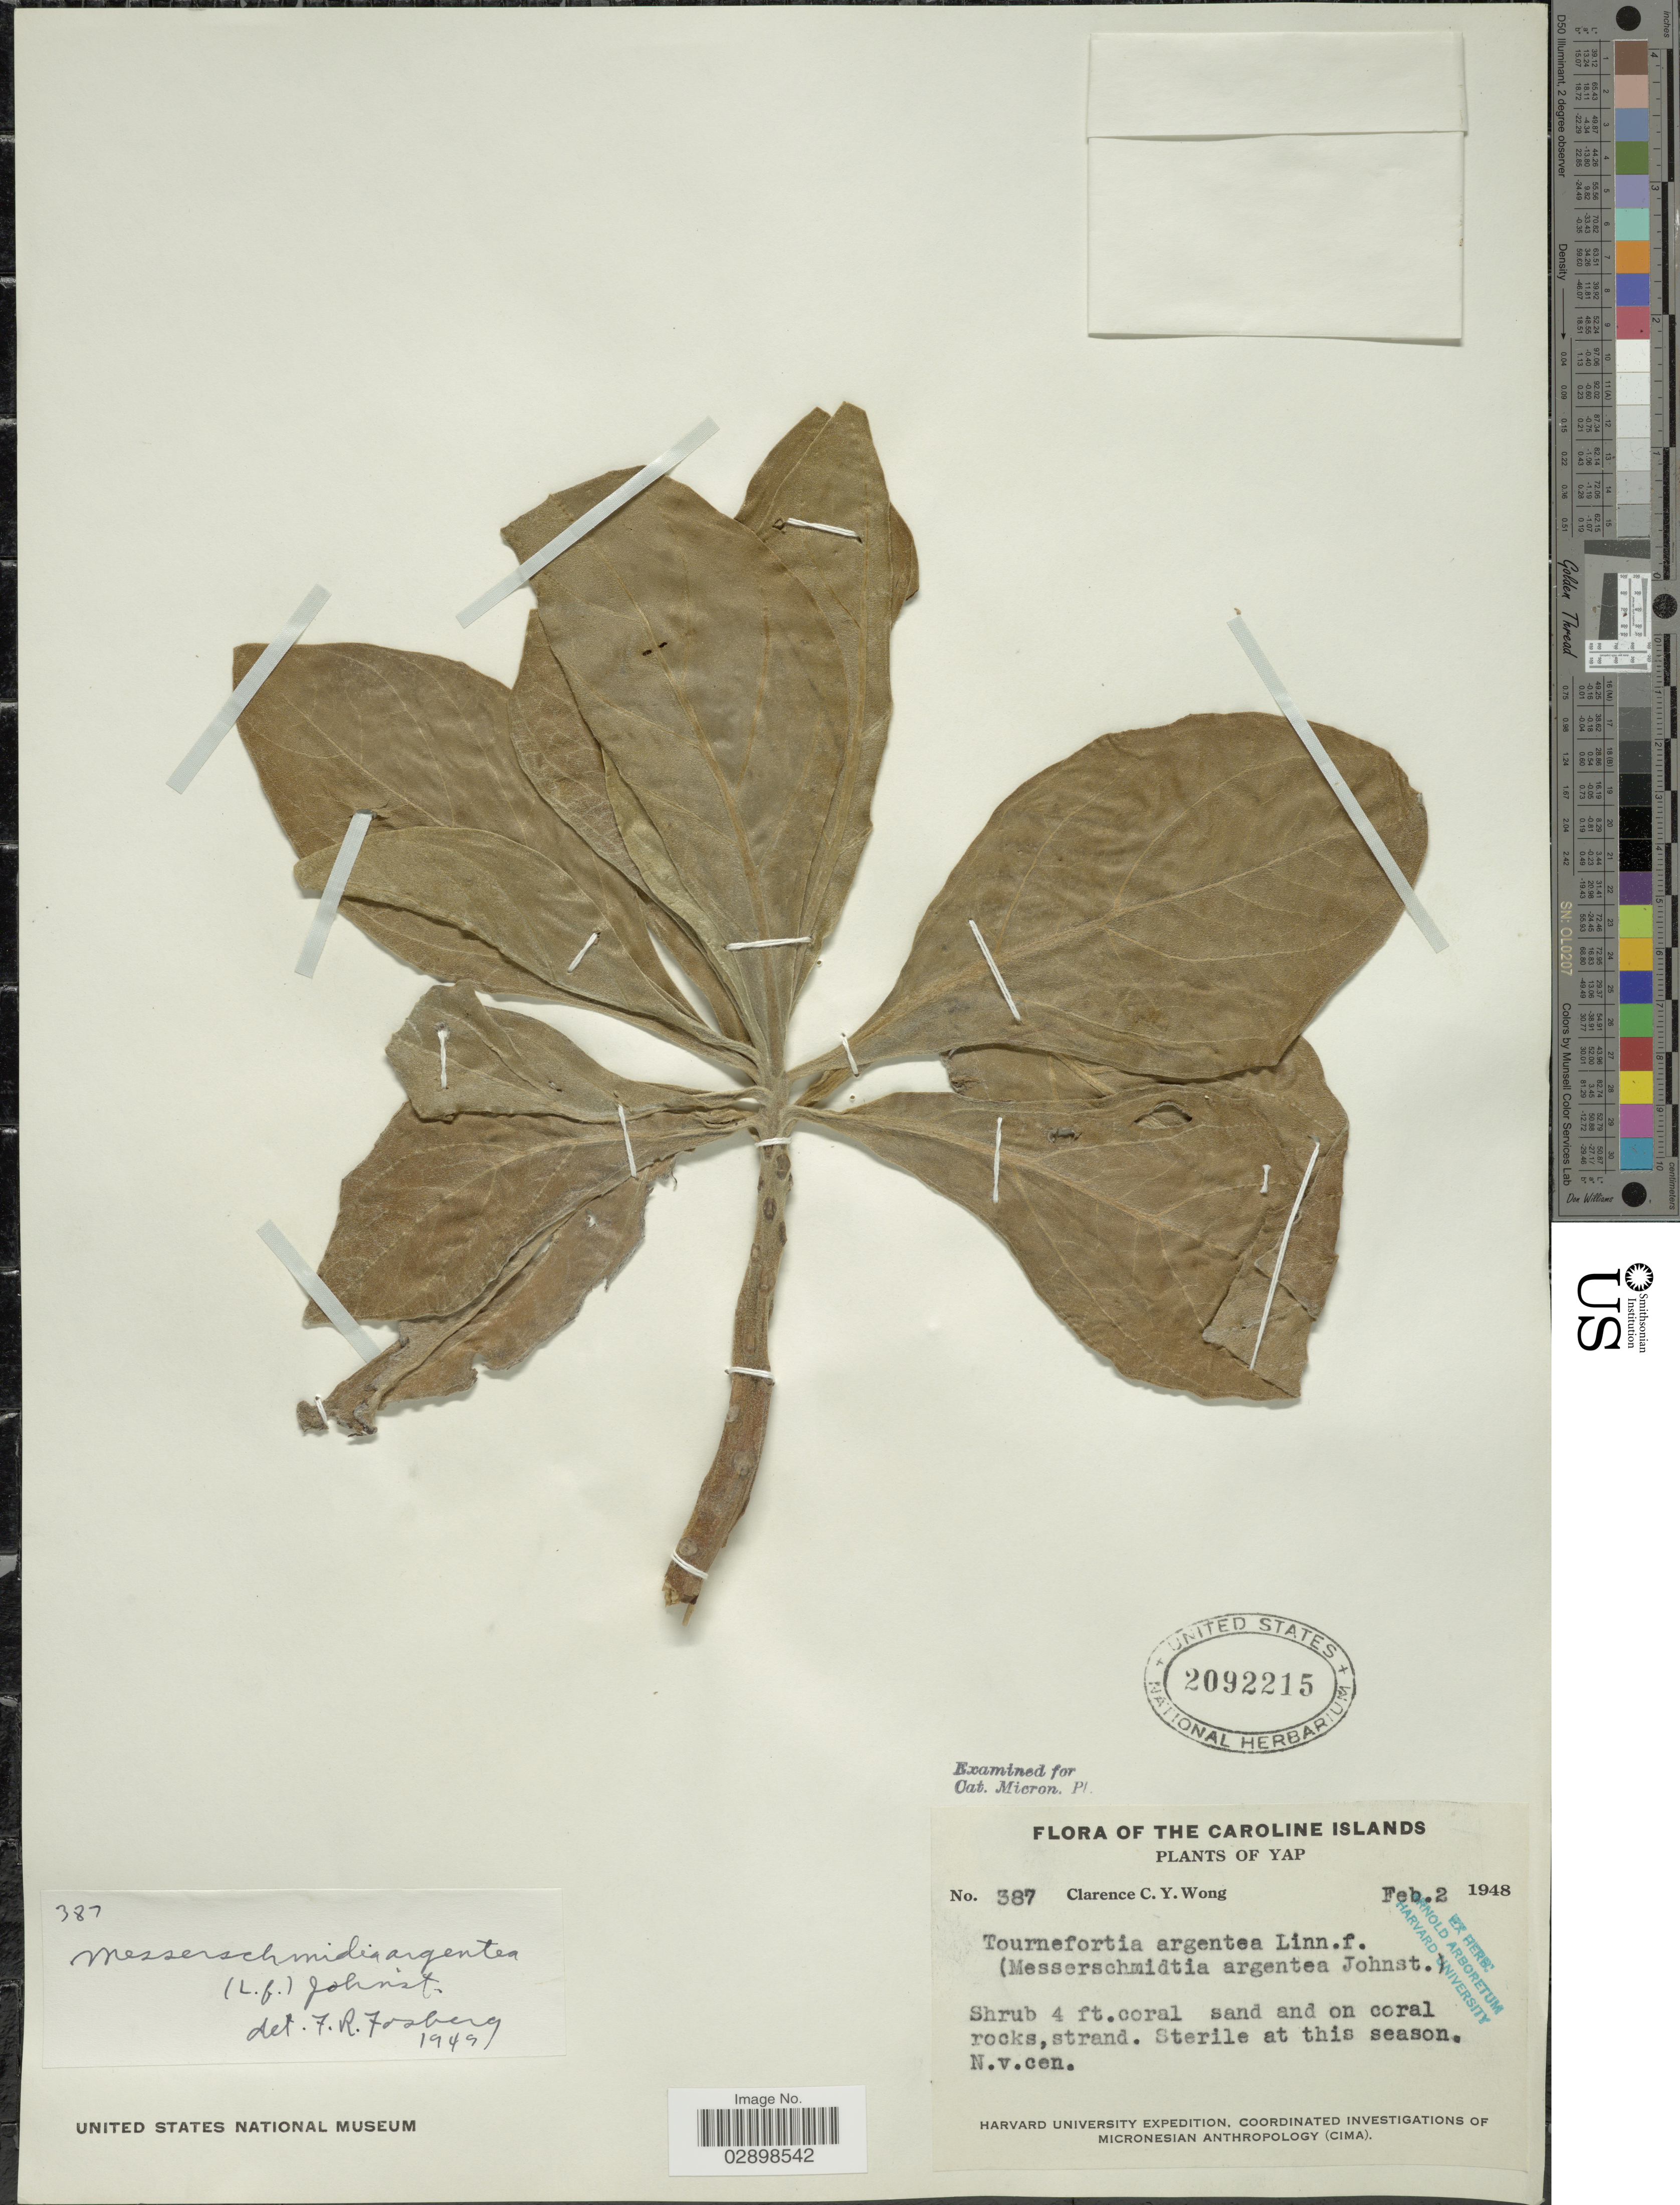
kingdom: Plantae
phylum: Tracheophyta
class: Magnoliopsida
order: Boraginales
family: Heliotropiaceae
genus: Heliotropium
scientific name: Heliotropium arboreum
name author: (Blanco) Mabberley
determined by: Wagner, W. L., (BOT), Smithsonian Institution - National Museum of Natural History (UNITED STATES)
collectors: C. Wong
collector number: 387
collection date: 1948-02-02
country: Micronesia, Federated States of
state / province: Yap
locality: Caroline Islands. Yap.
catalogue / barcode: US 2092215